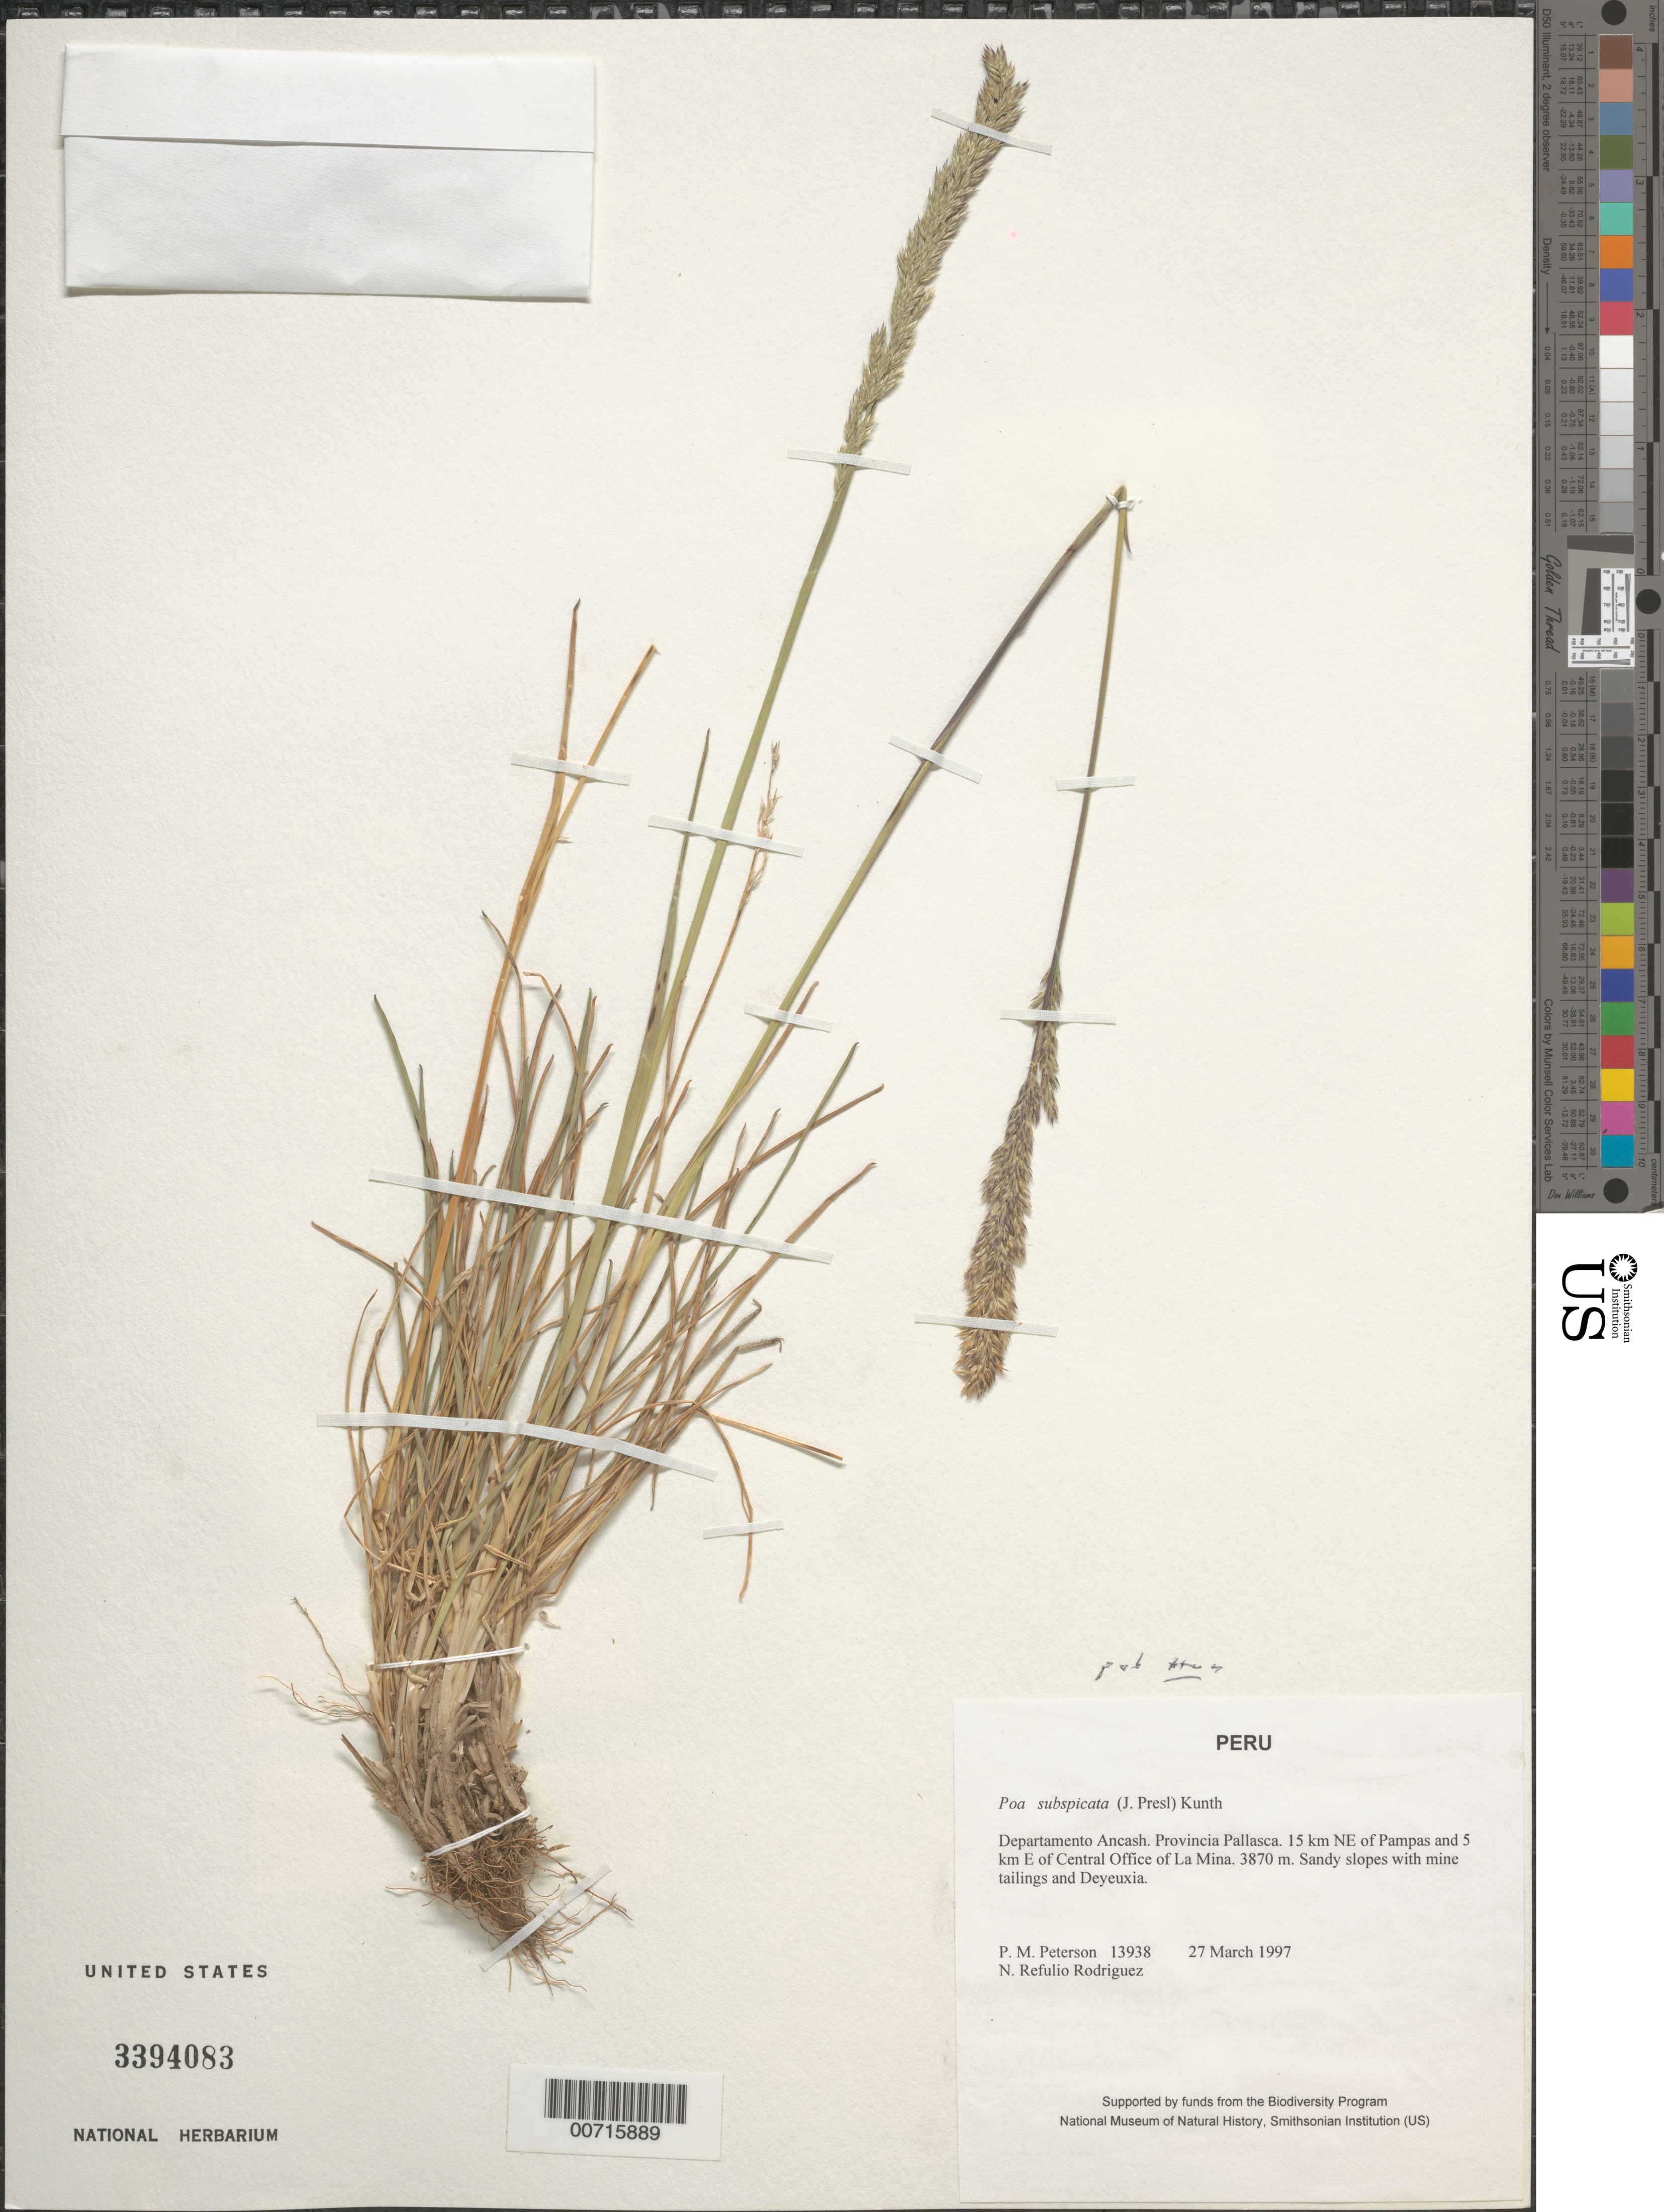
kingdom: Plantae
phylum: Tracheophyta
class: Liliopsida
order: Poales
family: Poaceae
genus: Poa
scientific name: Poa subspicata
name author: (J. Presl) Kunth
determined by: Soreng, Robert J., Research Associate (BOT), Smithsonian Institution - National Museum of Natural History (UNITED STATES)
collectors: P. M. Peterson & N. Refulio-Rodríguez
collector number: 13938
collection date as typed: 27 Mar 1997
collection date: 1997-03-27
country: Peru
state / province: Ancash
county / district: Pallasca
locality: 15 km NE of Pampas and 5 km E of Central Office of La Mina.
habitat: Sandy slopes with mine tailings and Deyeuxia.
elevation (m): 3870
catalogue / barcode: US 3394083